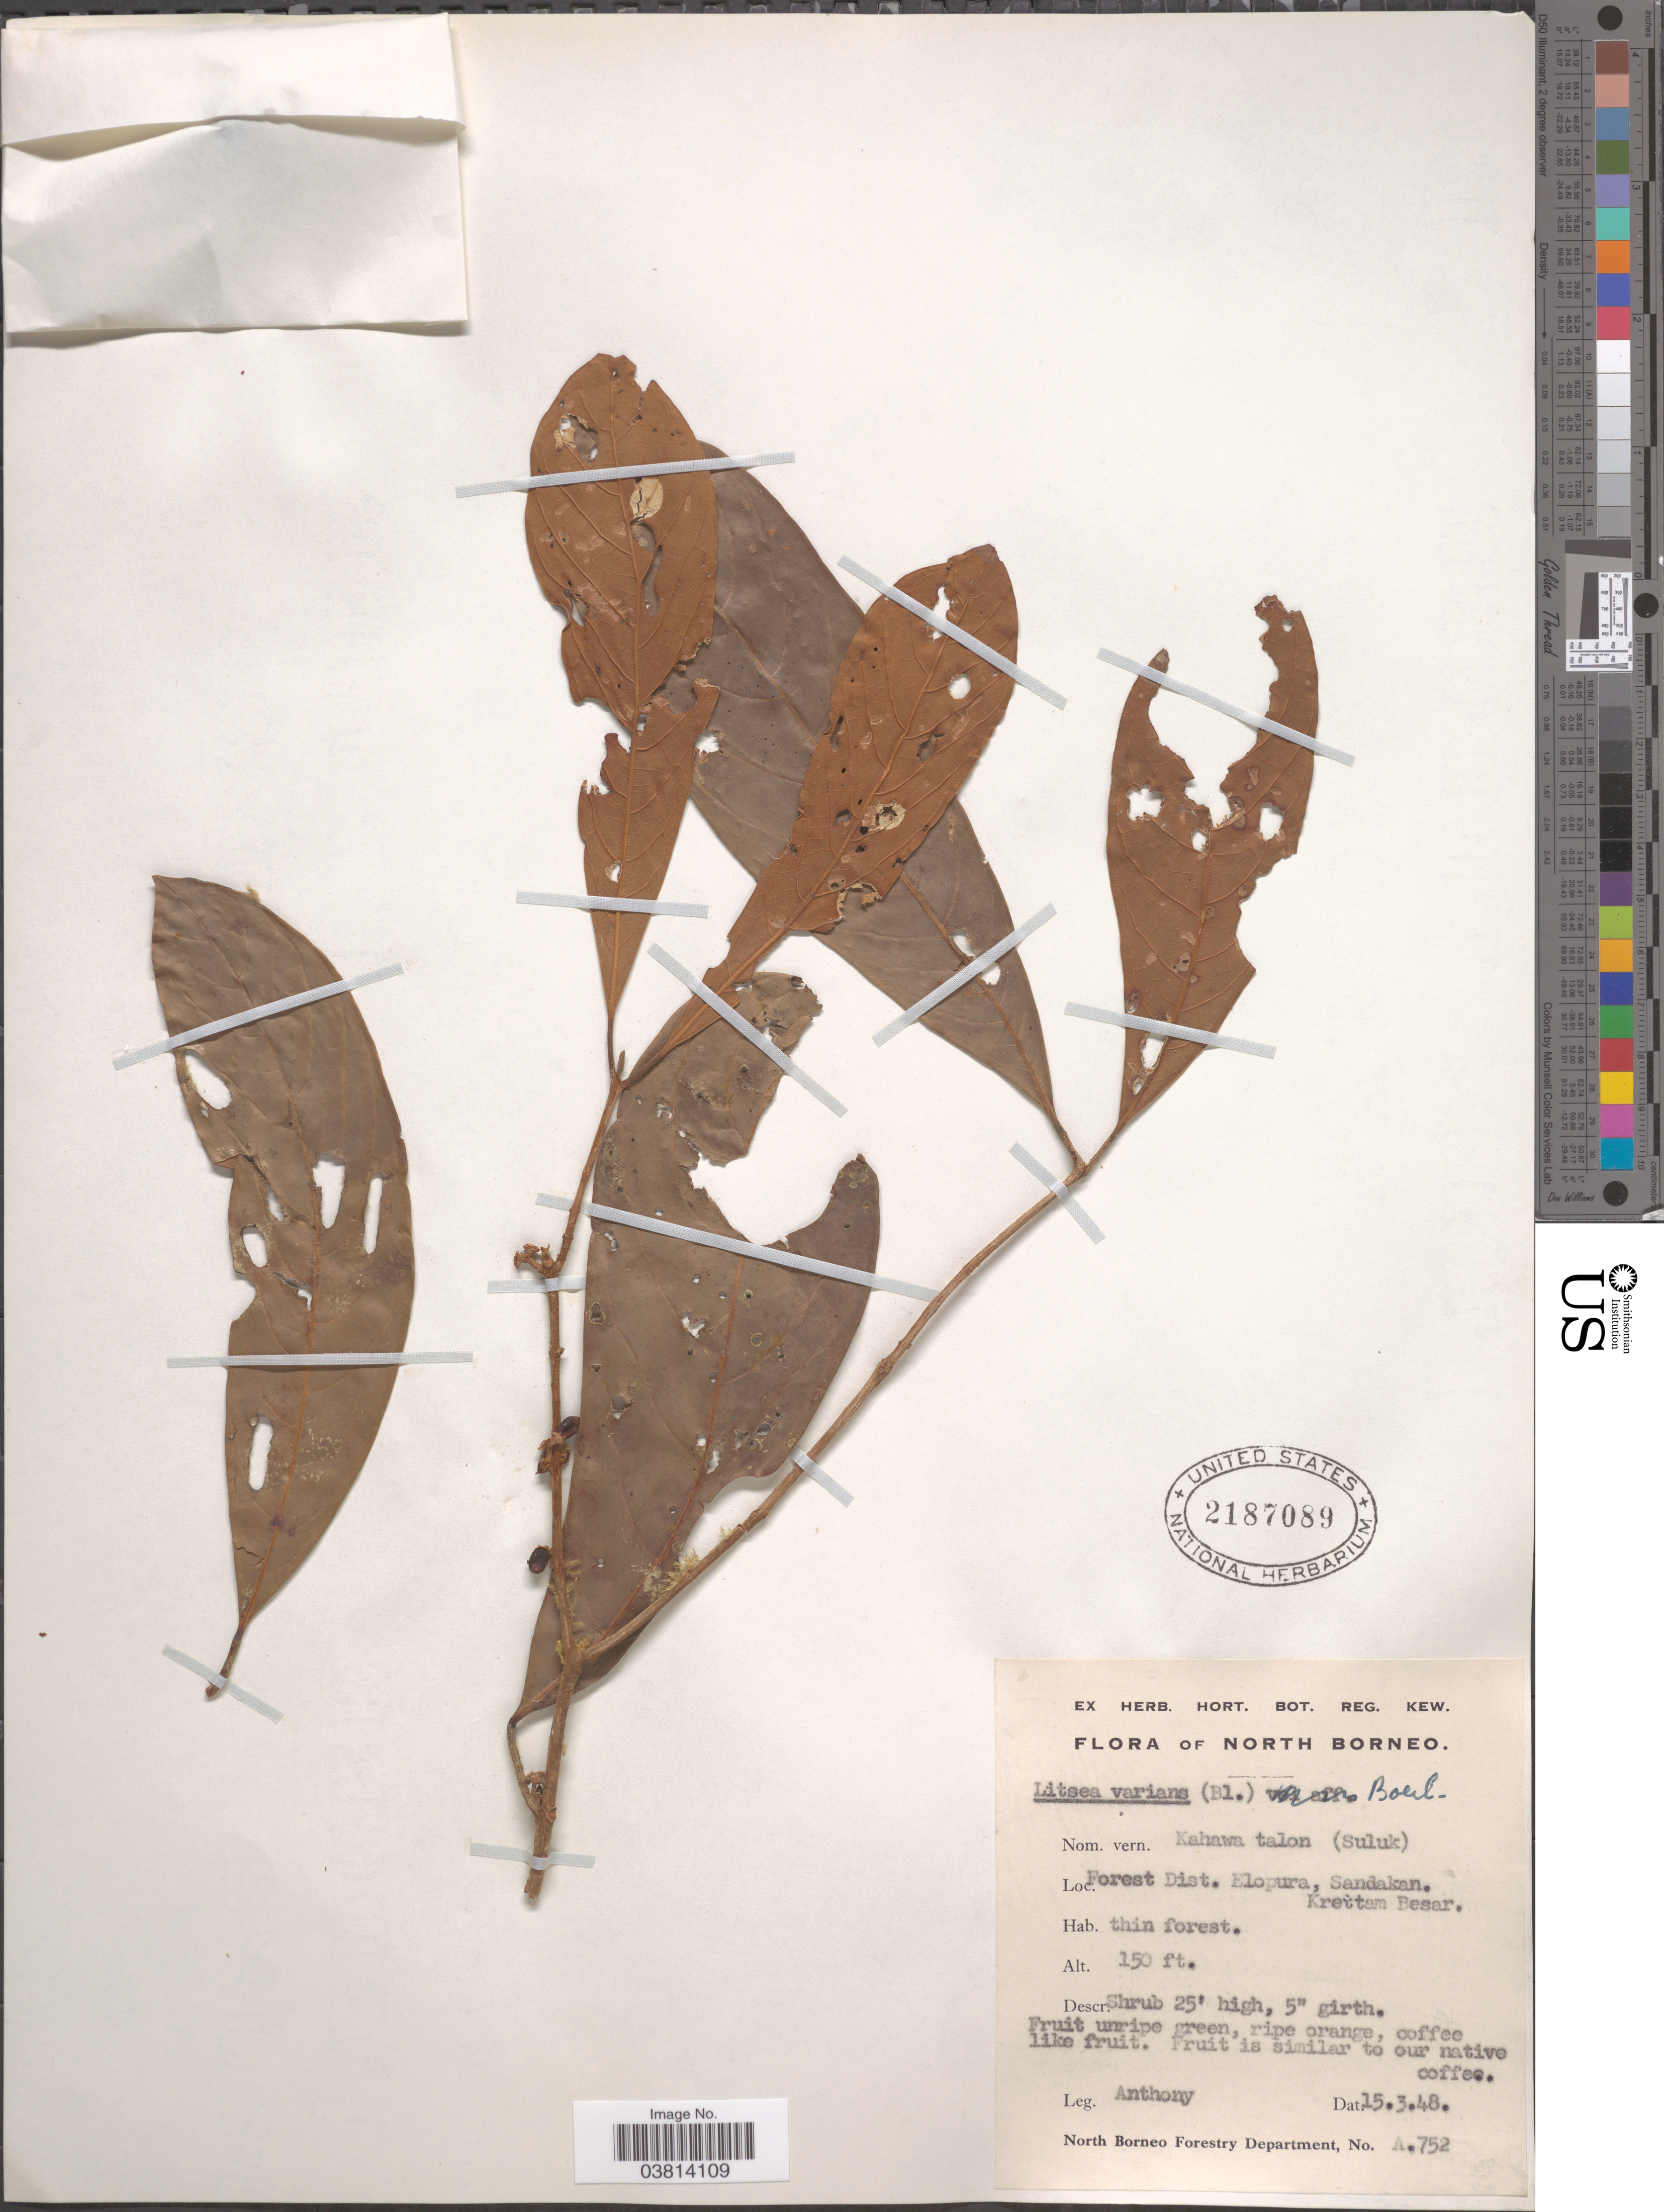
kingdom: Plantae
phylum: Tracheophyta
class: Magnoliopsida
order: Laurales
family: Lauraceae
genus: Litsea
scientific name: Litsea varians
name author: (Blume) Boerl.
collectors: Anthony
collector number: A752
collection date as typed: Transcribed d/m/y: 15/3/48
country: Malaysia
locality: North Borneo. Forest Dist. Elopura, Sandakan. Krettam Besar.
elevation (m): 46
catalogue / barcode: US 2187089